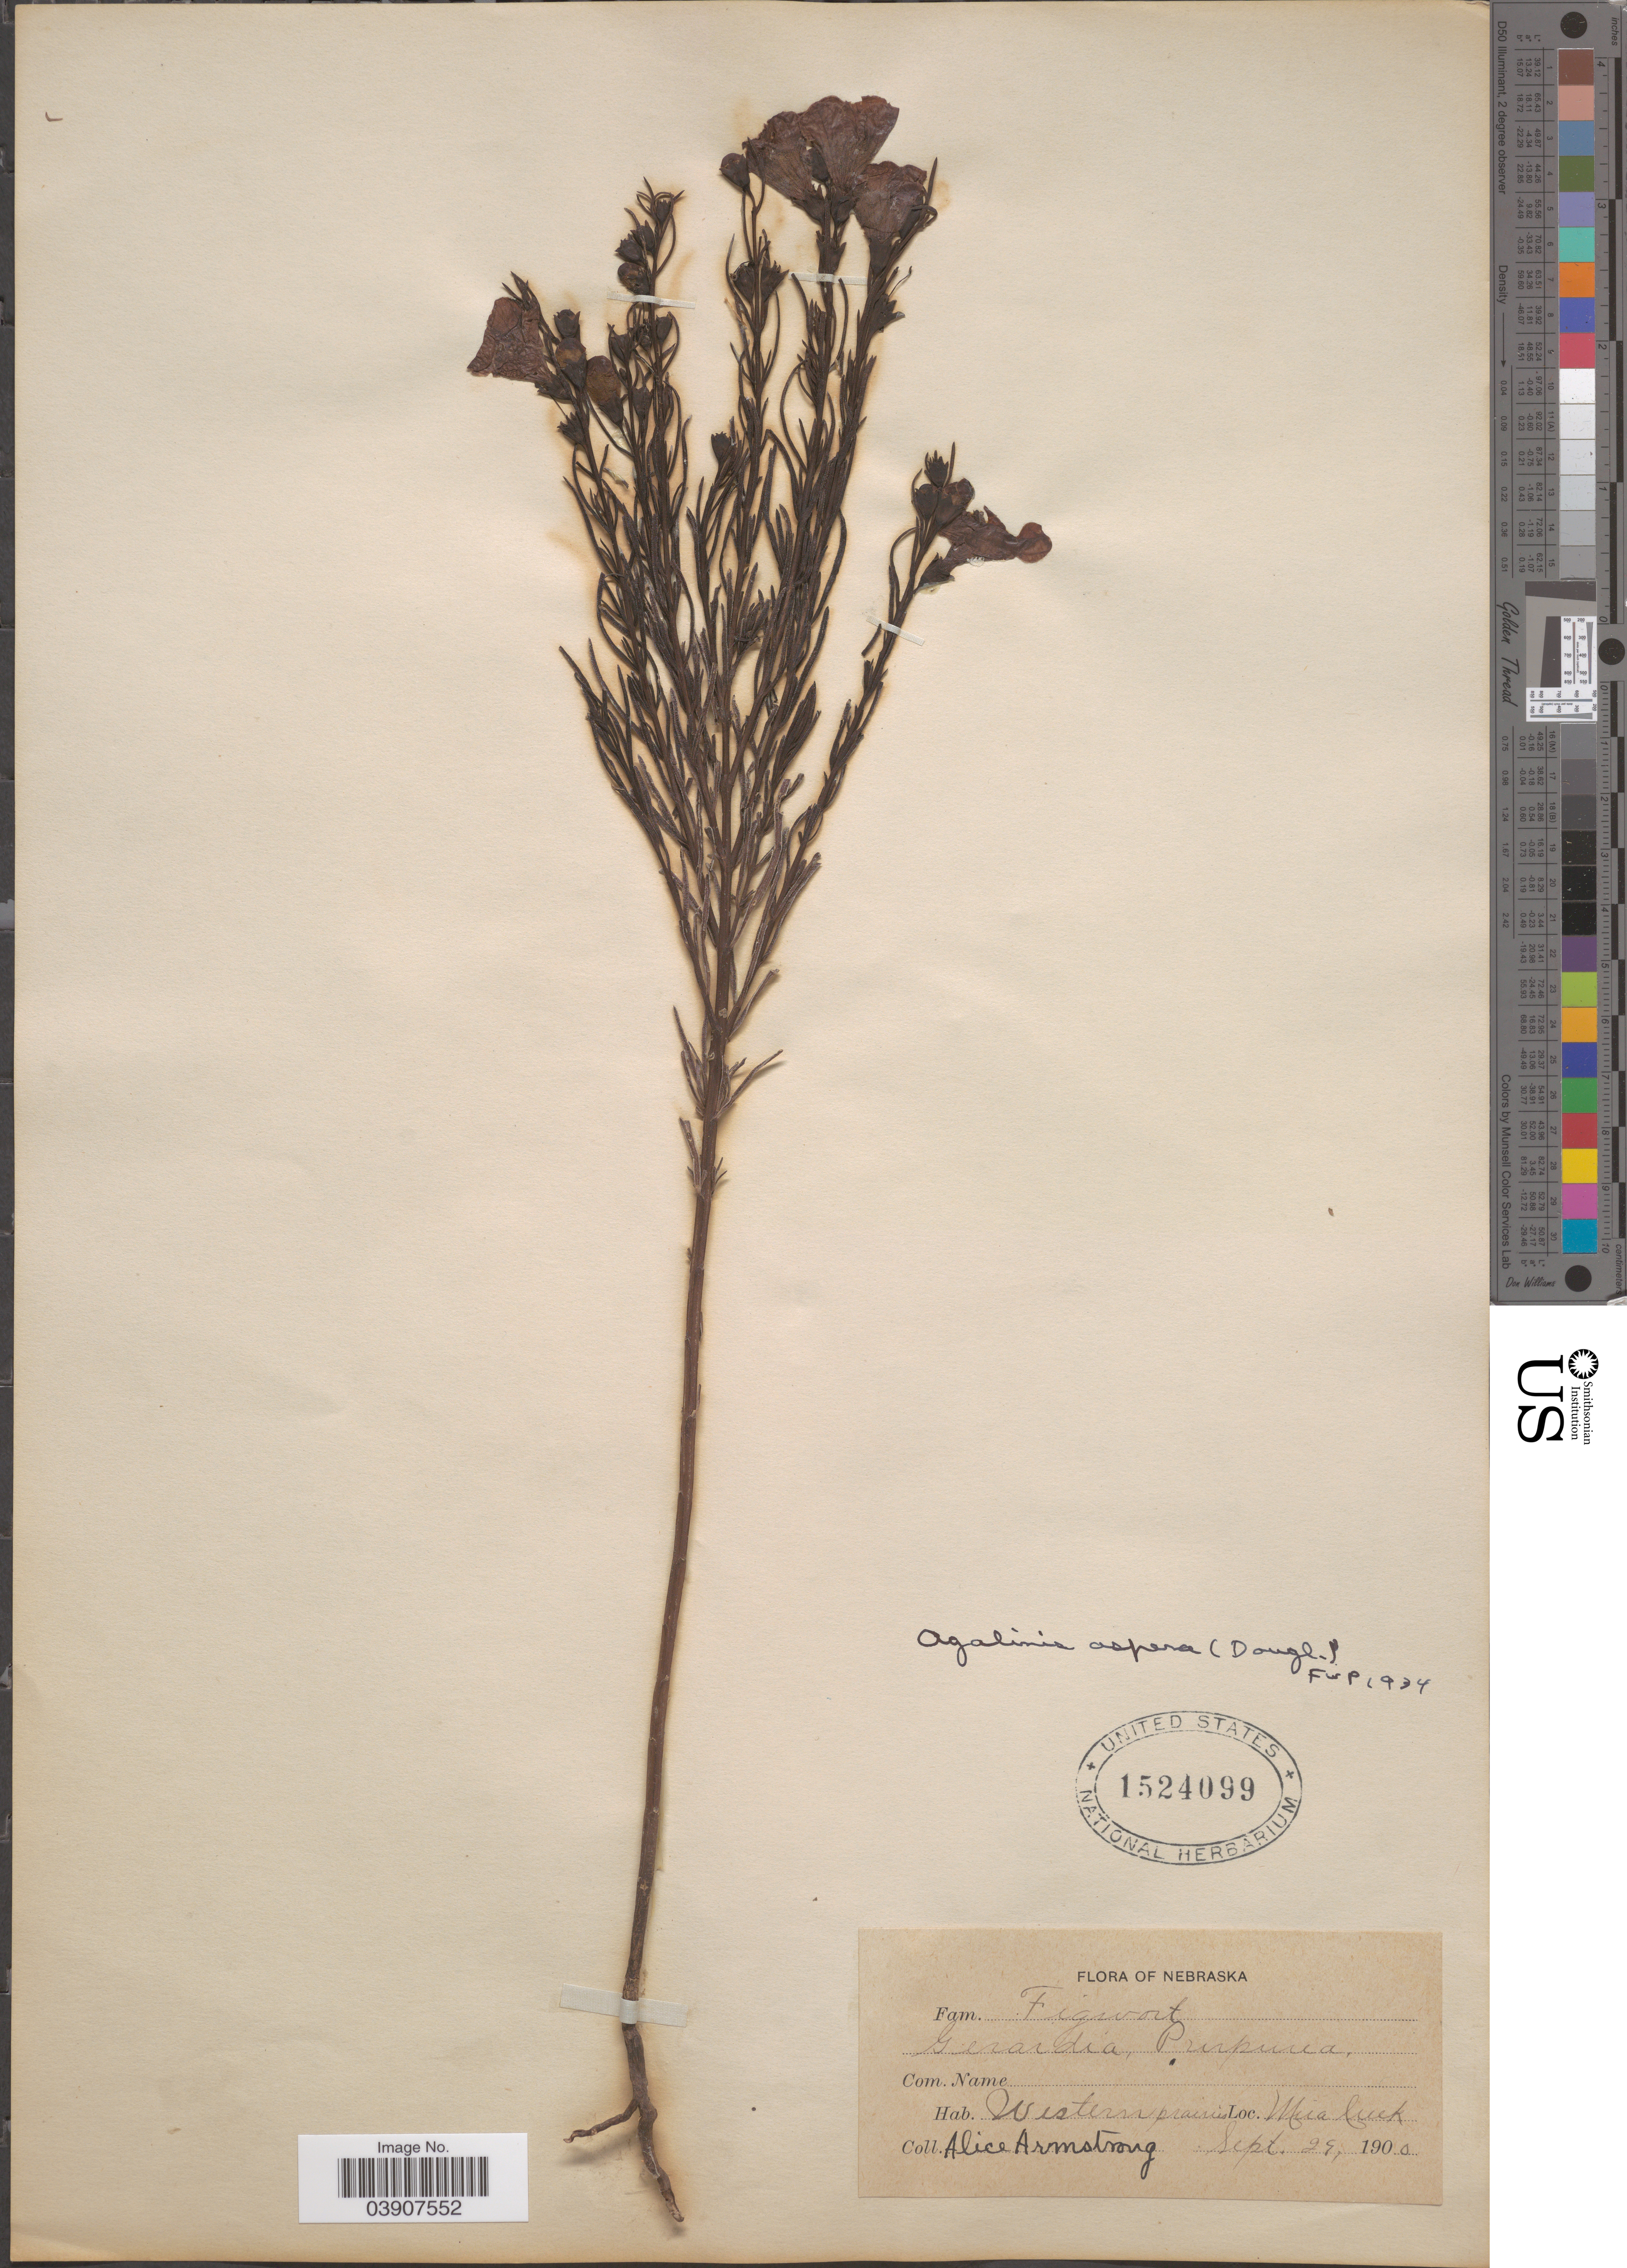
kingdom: Plantae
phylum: Tracheophyta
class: Magnoliopsida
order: Lamiales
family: Orobanchaceae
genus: Agalinis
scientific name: Agalinis aspera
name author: (Douglas ex Benth.) Britton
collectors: A. Armstrong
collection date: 1900-09-29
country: United States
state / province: Nebraska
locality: Western prairies. Mira Creek.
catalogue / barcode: US 1524099